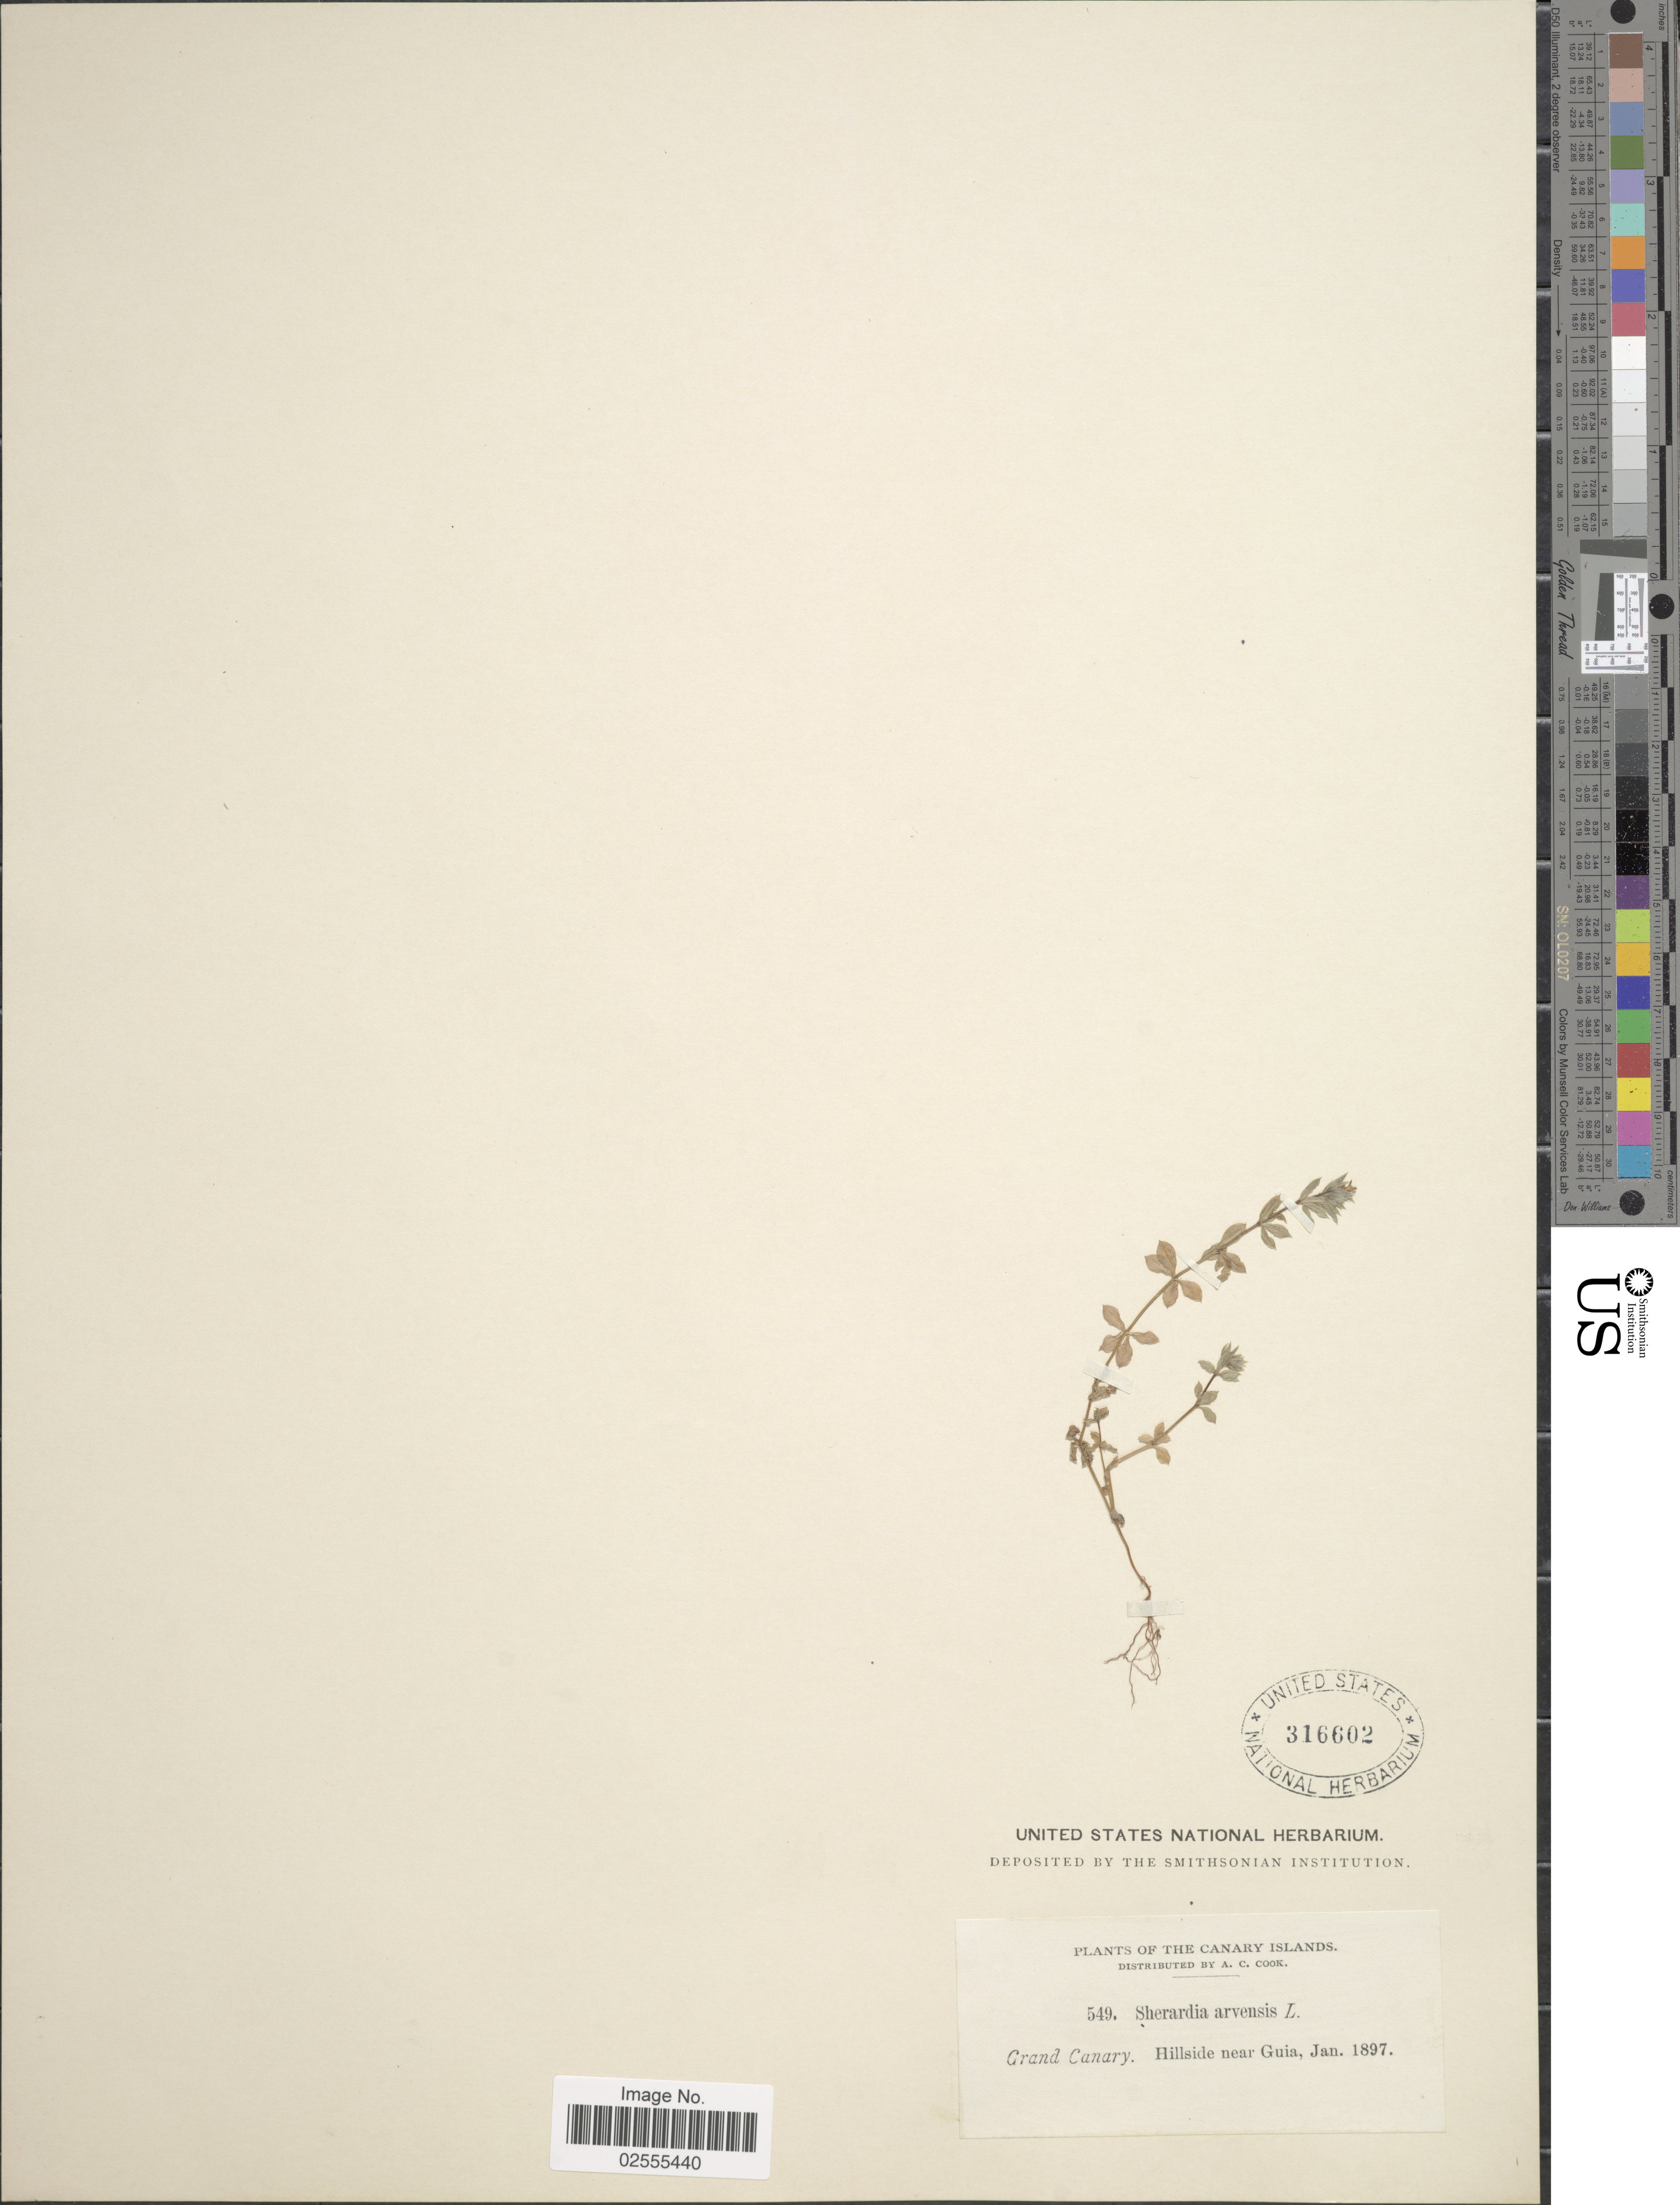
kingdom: Plantae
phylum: Tracheophyta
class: Magnoliopsida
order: Gentianales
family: Rubiaceae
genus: Sherardia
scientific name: Sherardia arvensis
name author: L.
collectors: Alice C. Cook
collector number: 549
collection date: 1897-01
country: Spain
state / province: Canarias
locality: The Canary Islands, Grand Canary, Hillside near Guia.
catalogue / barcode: US 316602